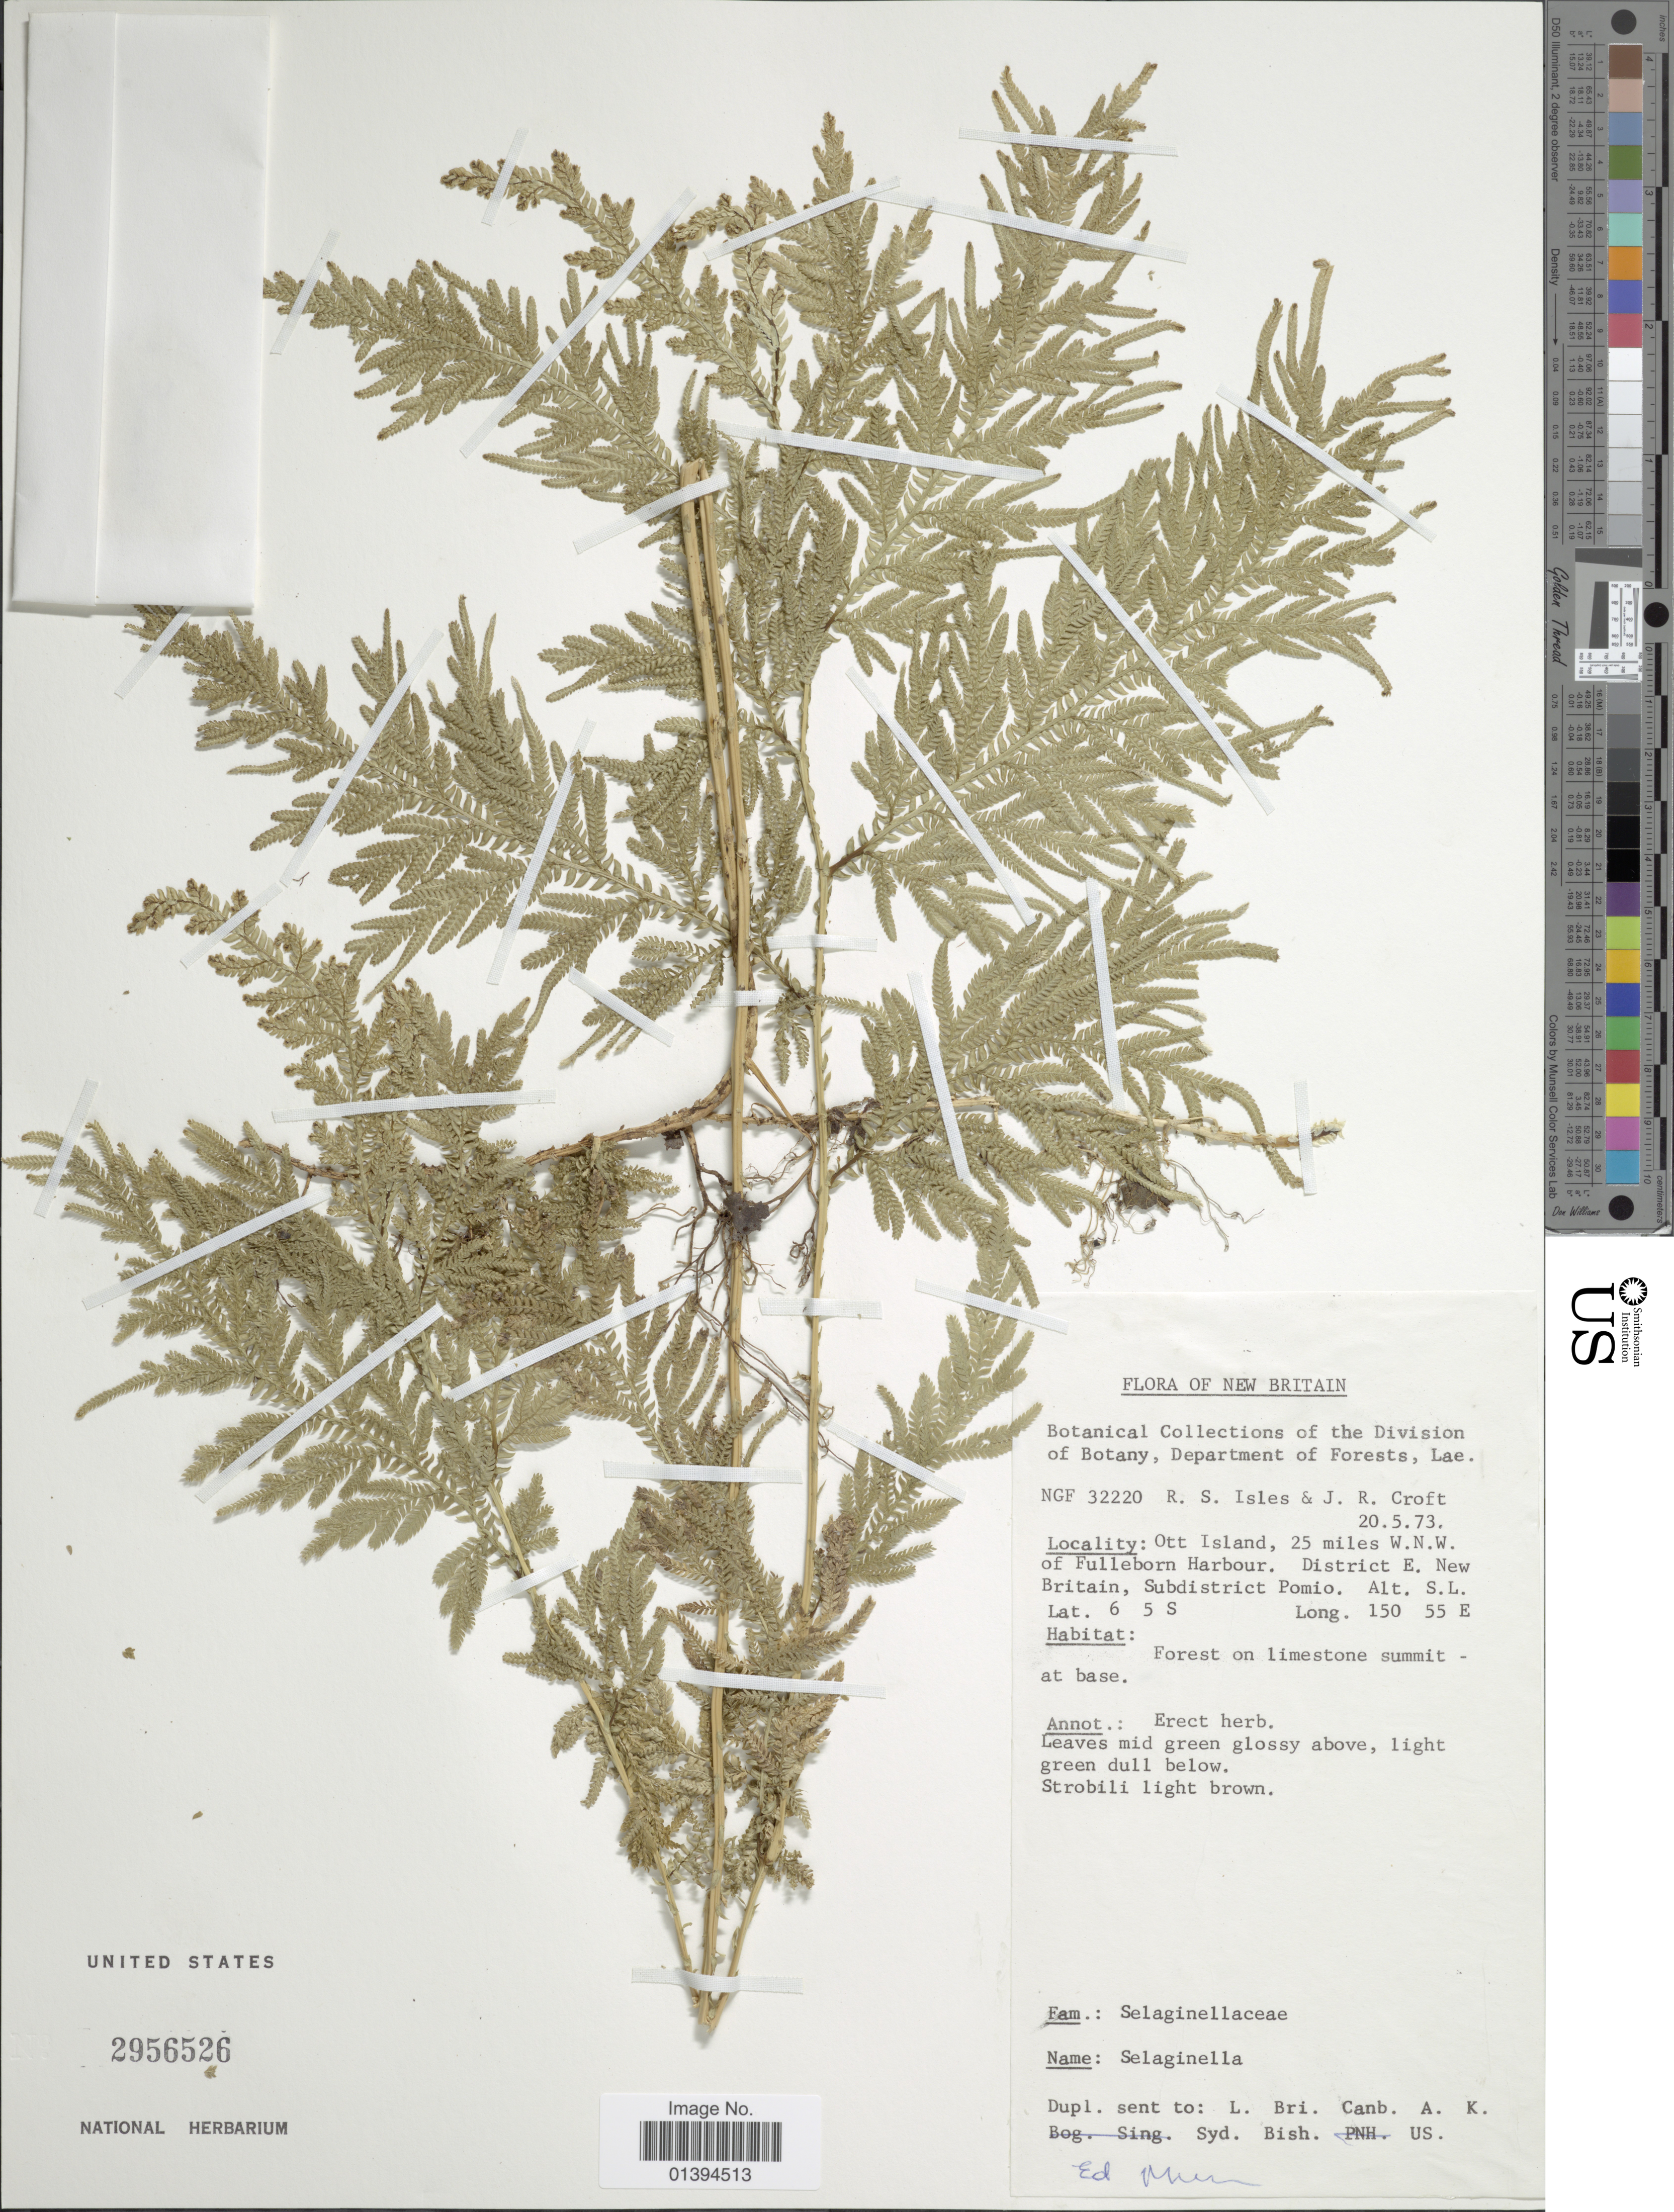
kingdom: Plantae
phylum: Tracheophyta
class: Lycopodiopsida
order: Selaginellales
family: Selaginellaceae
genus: Selaginella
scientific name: Selaginella sp.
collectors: R. Isles & J. R. Croft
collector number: NGF 32220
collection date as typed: Transcribed d/m/y: 20/5/73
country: Papua New Guinea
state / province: East New Britain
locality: New Britain, Ott Island, 25 miles W.N.W. of Fulleborn Harbour, Subdistrict Pomio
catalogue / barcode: US 2956526